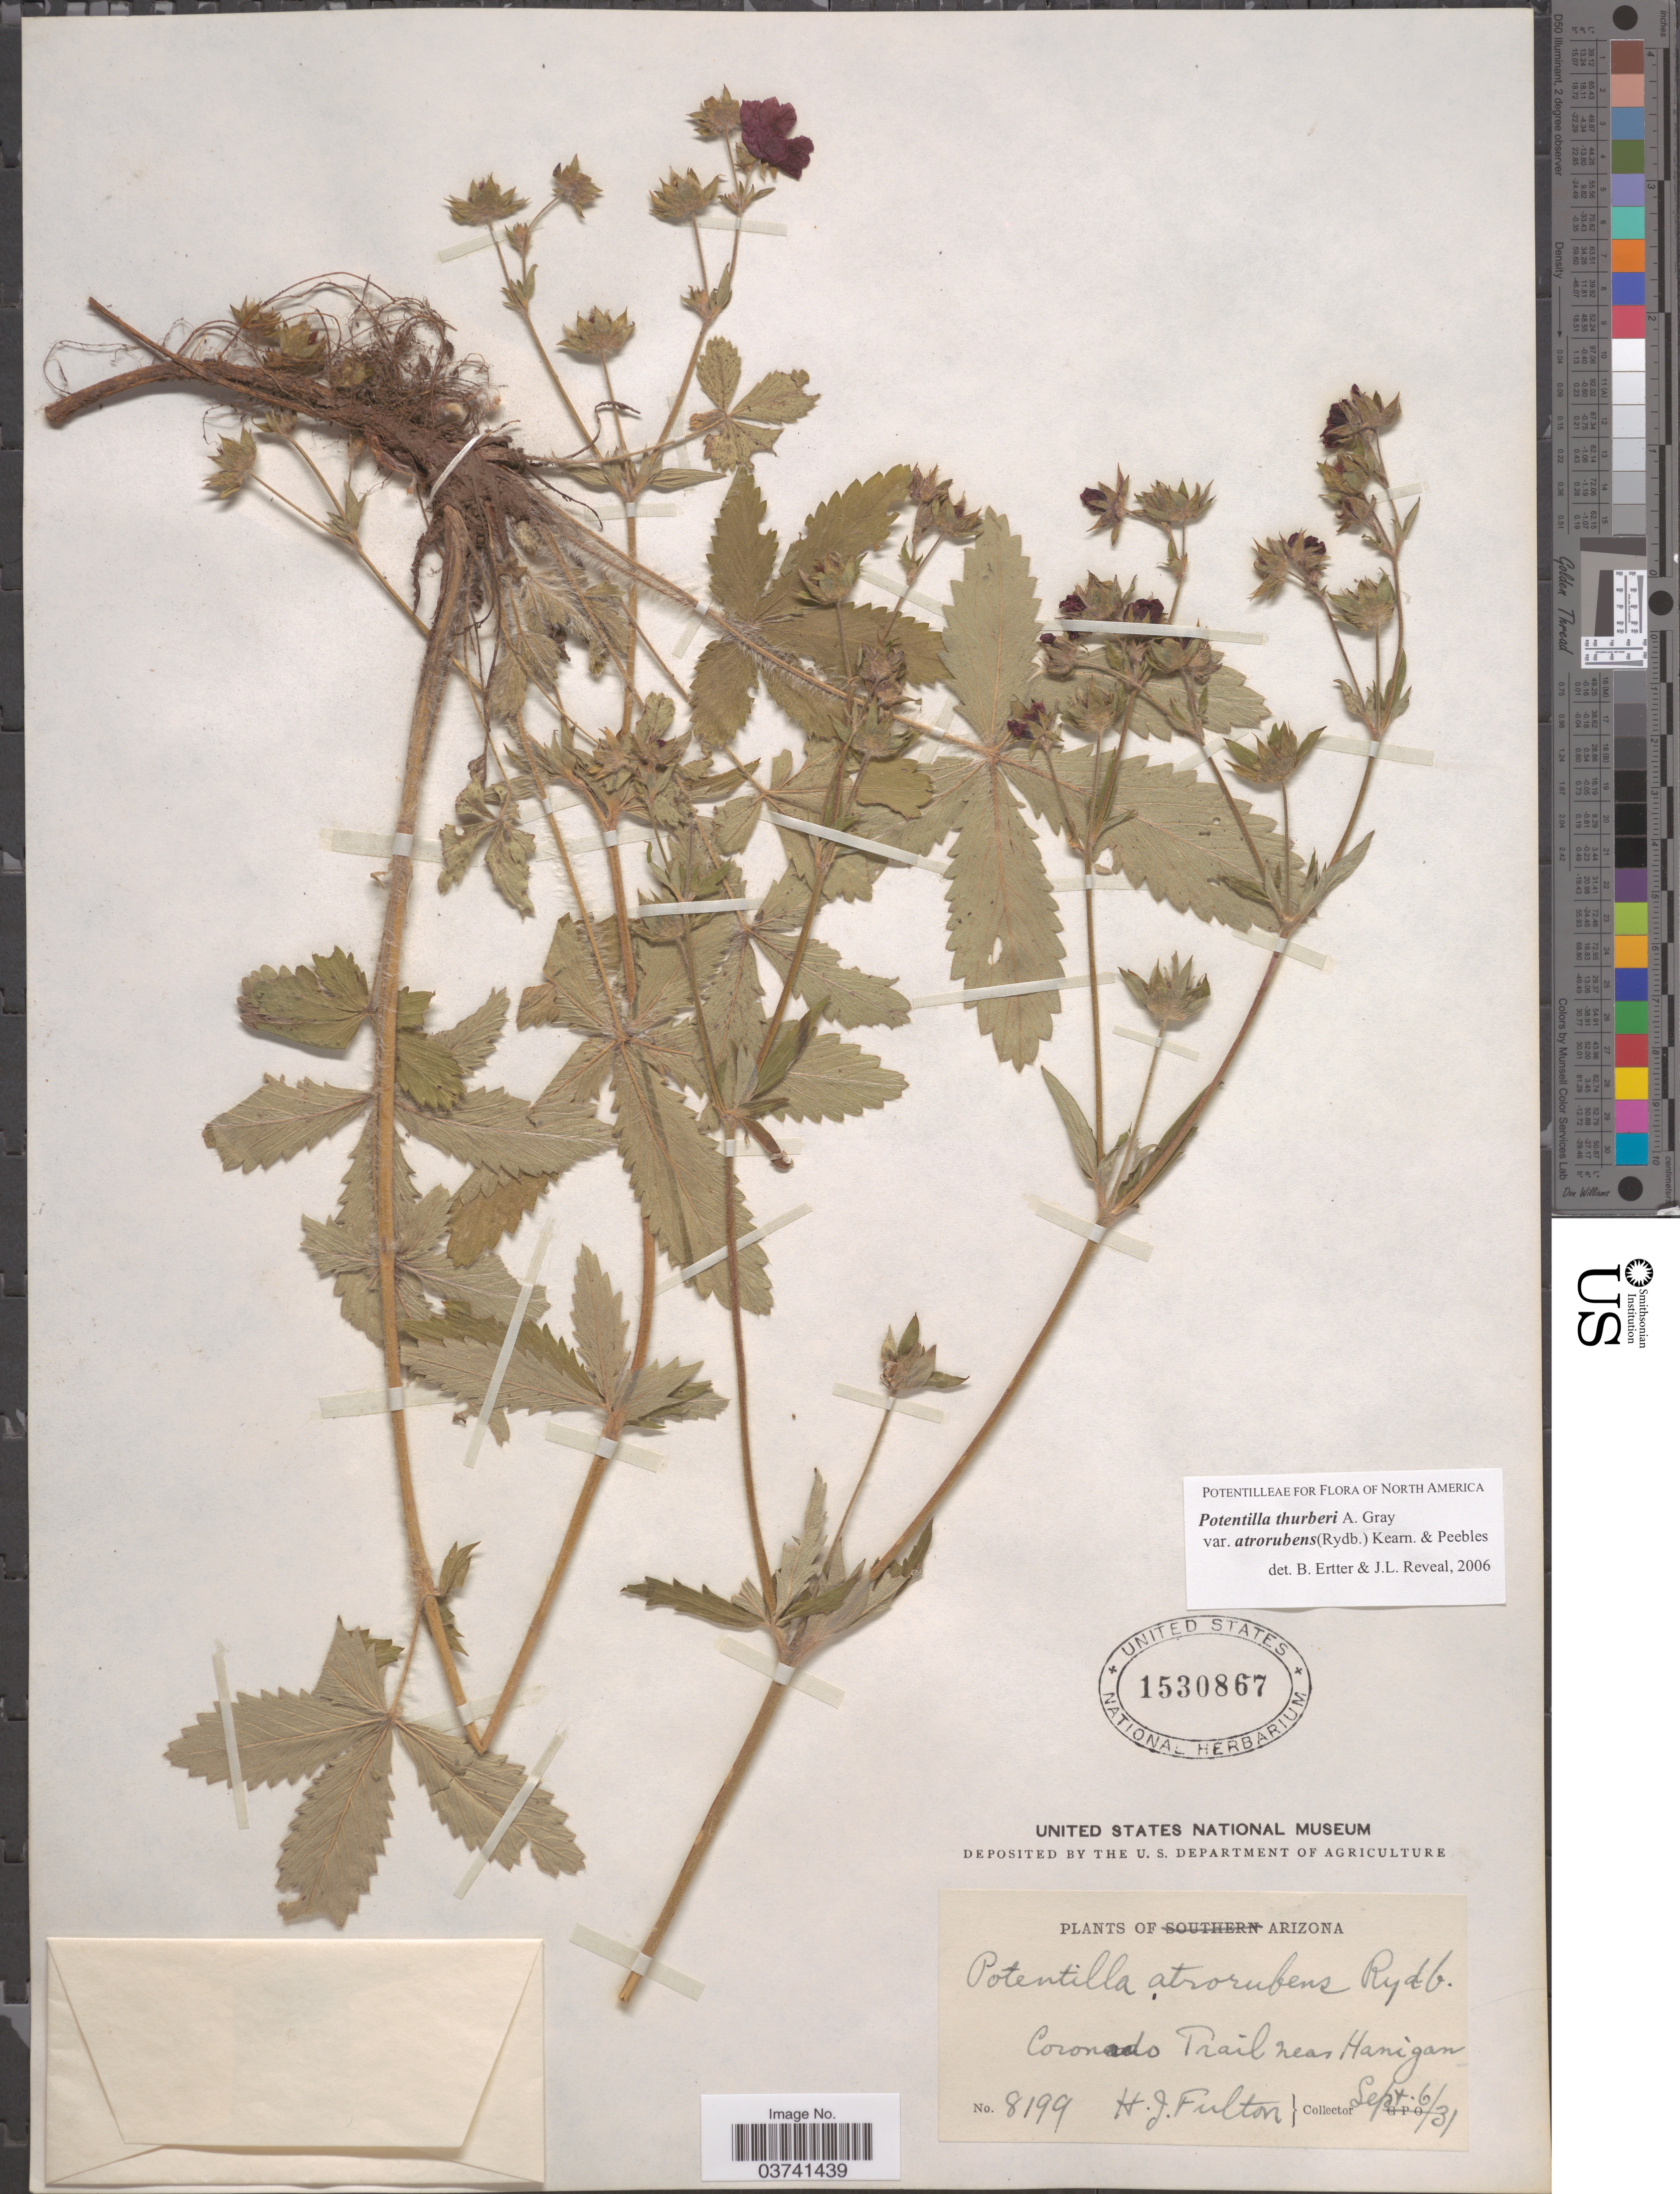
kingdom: Plantae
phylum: Tracheophyta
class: Magnoliopsida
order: Rosales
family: Rosaceae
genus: Potentilla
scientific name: Potentilla thurberi var. atrorubens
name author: A. Gray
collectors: H. Fulton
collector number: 8199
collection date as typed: Transcribed d/m/y: 6/9/31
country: United States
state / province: Arizona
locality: Coronado Trail near Hanigan.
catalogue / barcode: US 1530867